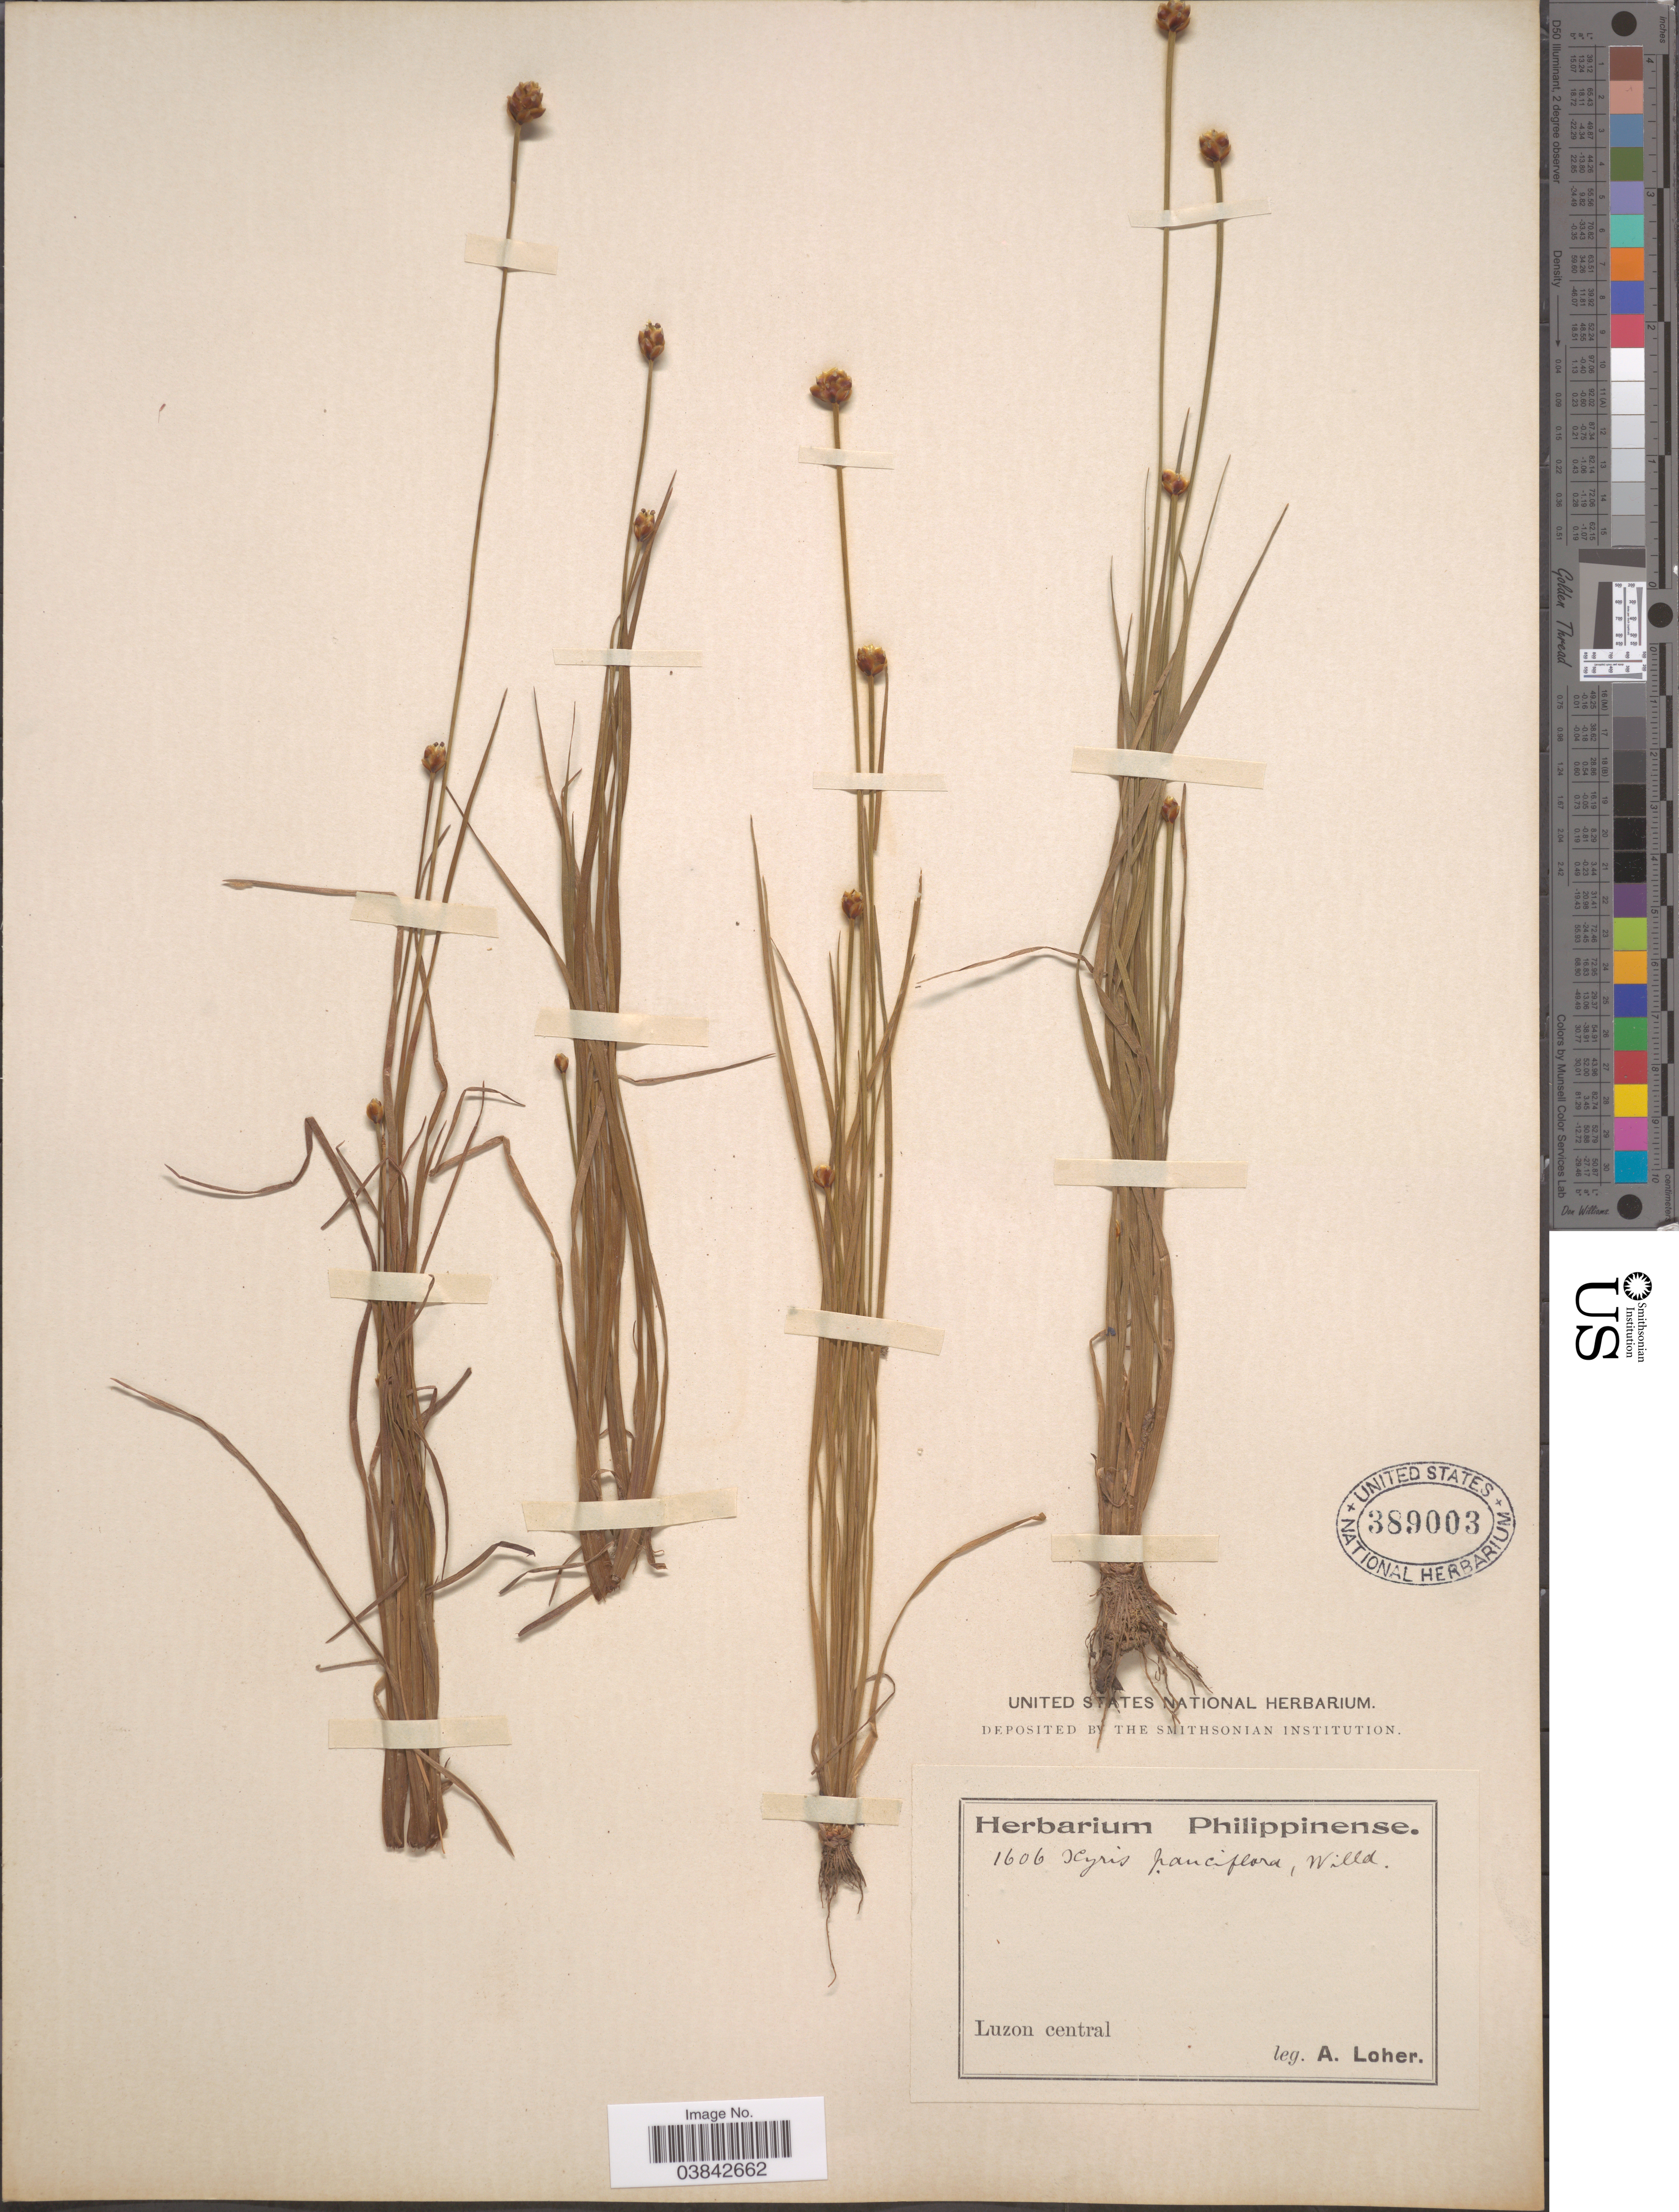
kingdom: Plantae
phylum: Tracheophyta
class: Liliopsida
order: Poales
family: Xyridaceae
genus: Xyris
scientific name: Xyris pauciflora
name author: Willd.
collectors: A. Loher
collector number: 1606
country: Philippines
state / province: Central Luzon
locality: Luzon central.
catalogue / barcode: US 389003